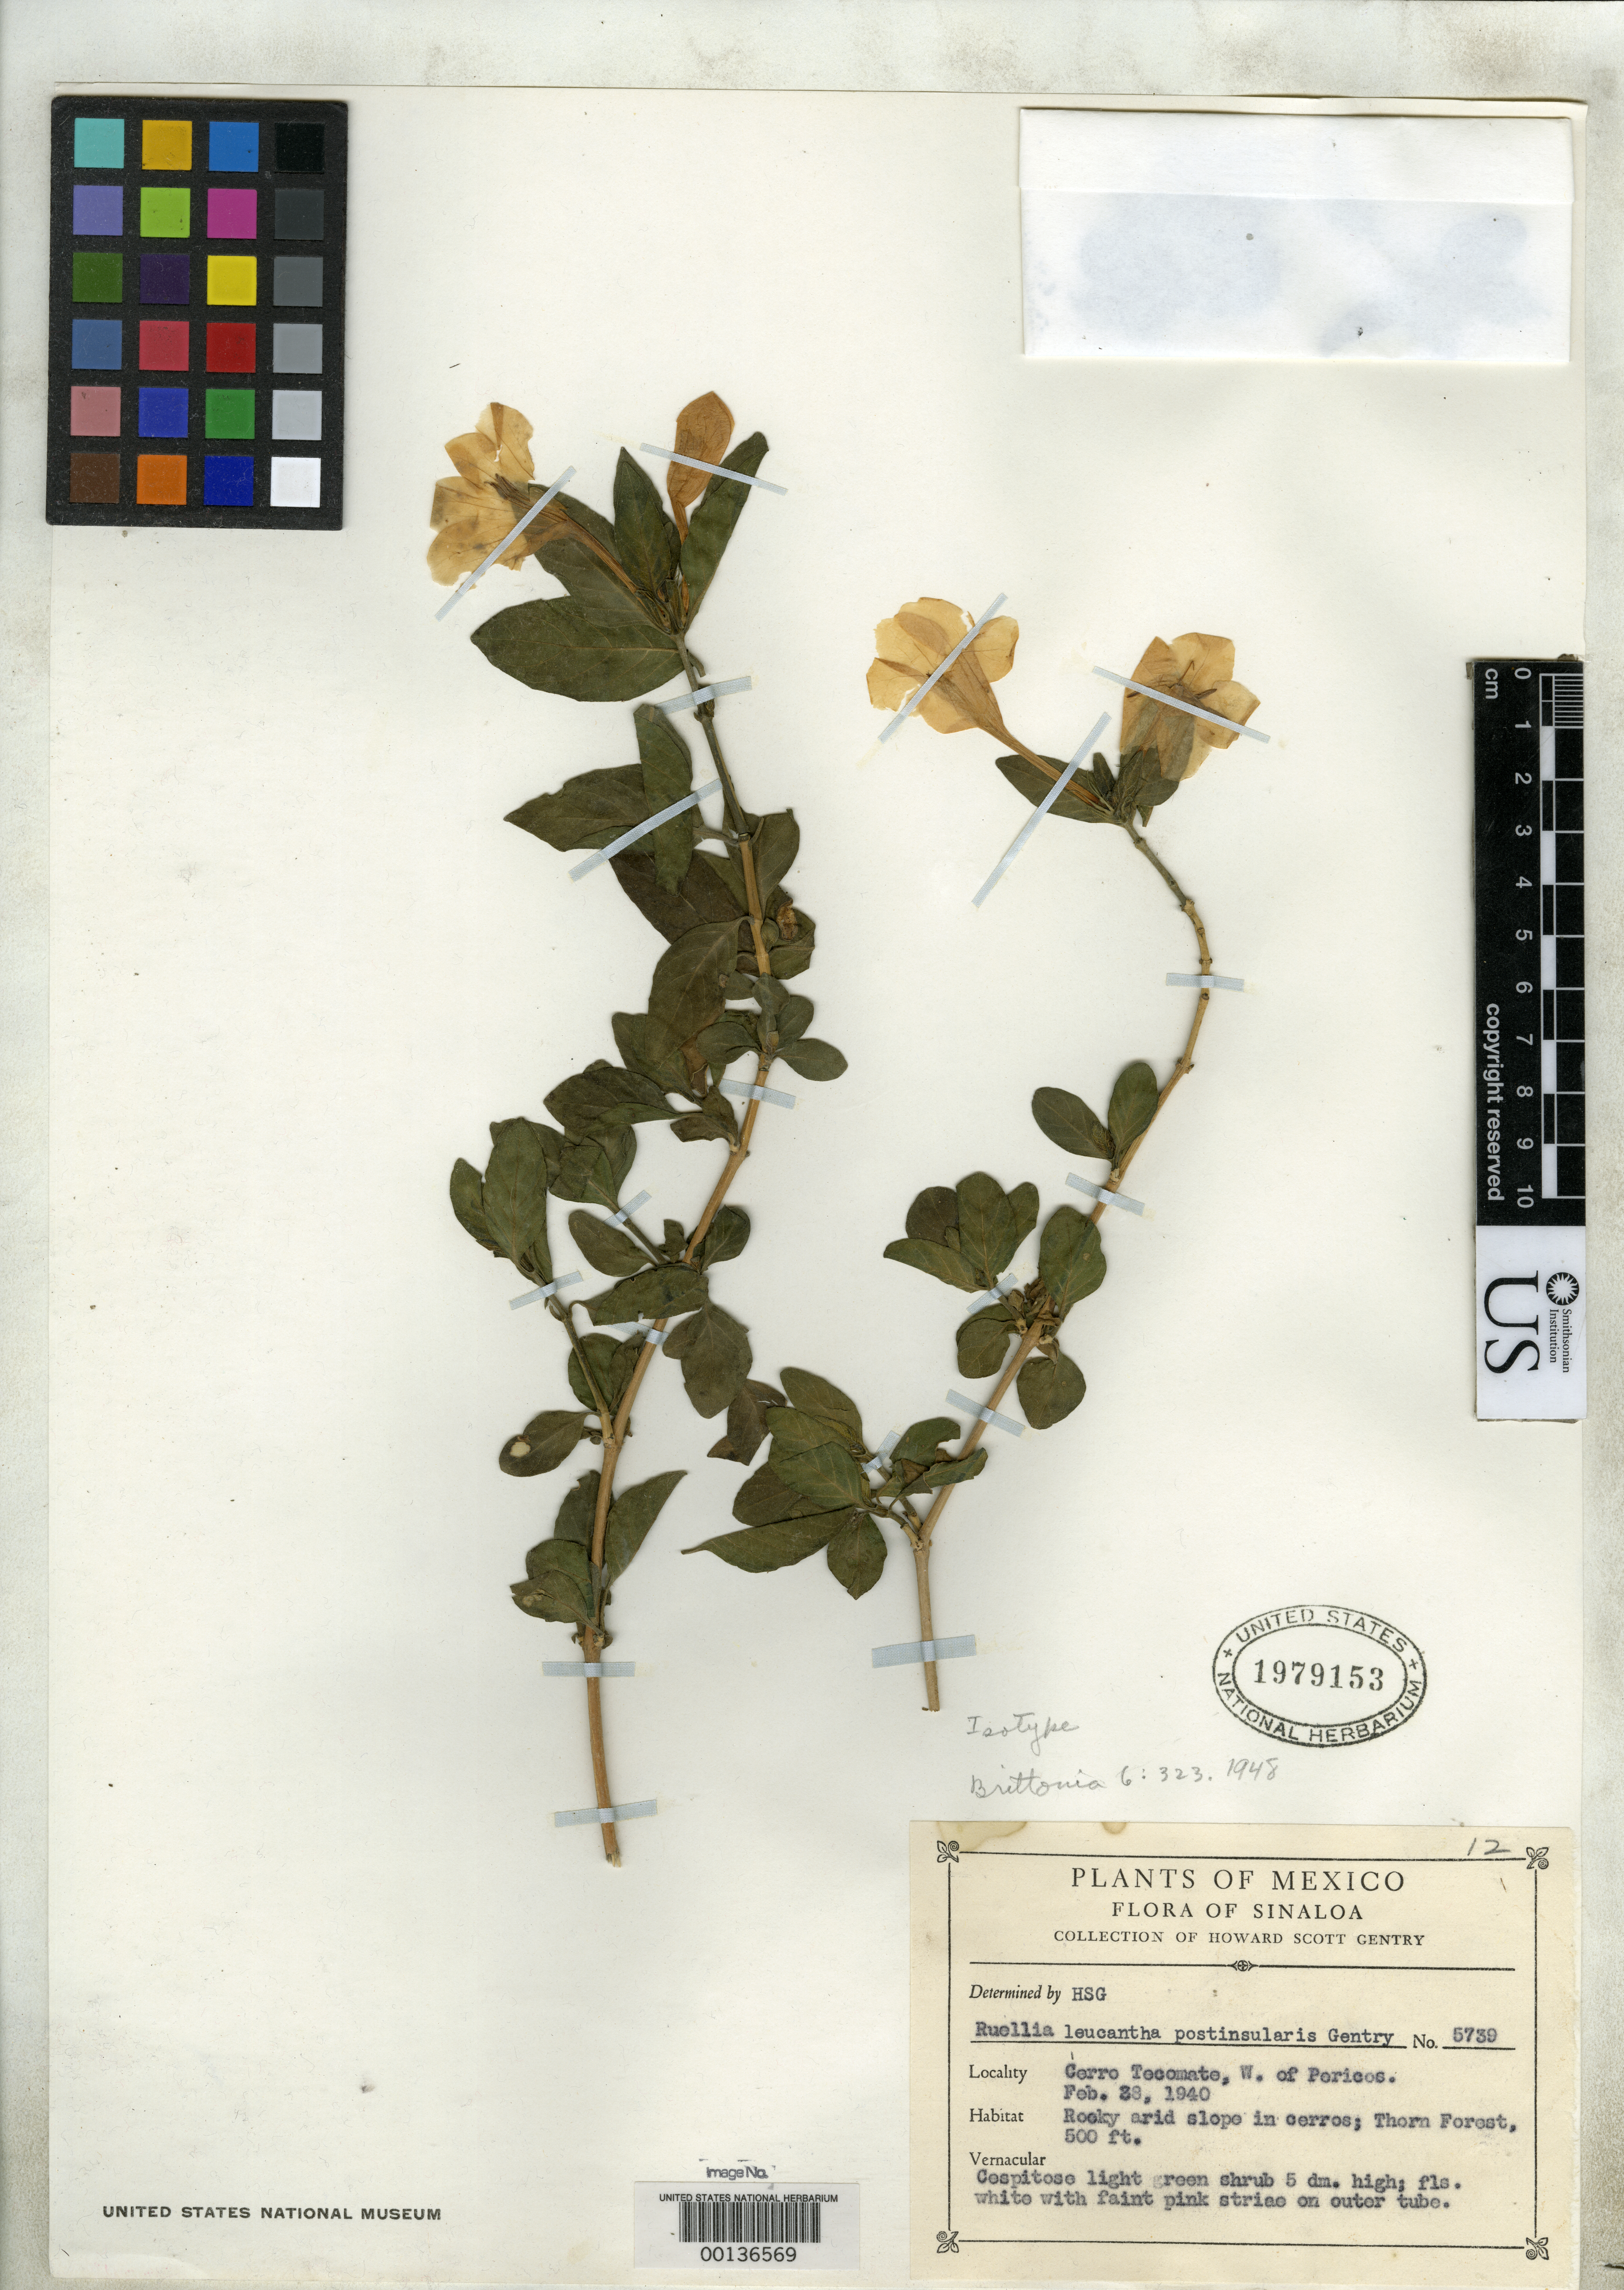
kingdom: Plantae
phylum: Tracheophyta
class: Magnoliopsida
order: Lamiales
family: Acanthaceae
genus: Ruellia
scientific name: Ruellia leucantha var. postinsularis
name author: Gentry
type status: Isotype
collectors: H. S. Gentry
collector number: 5739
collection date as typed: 28 Feb 1940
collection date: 1940-02-28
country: Mexico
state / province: Sinaloa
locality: Cerro Tecomate, W of Pericos.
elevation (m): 152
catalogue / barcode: US 1979153